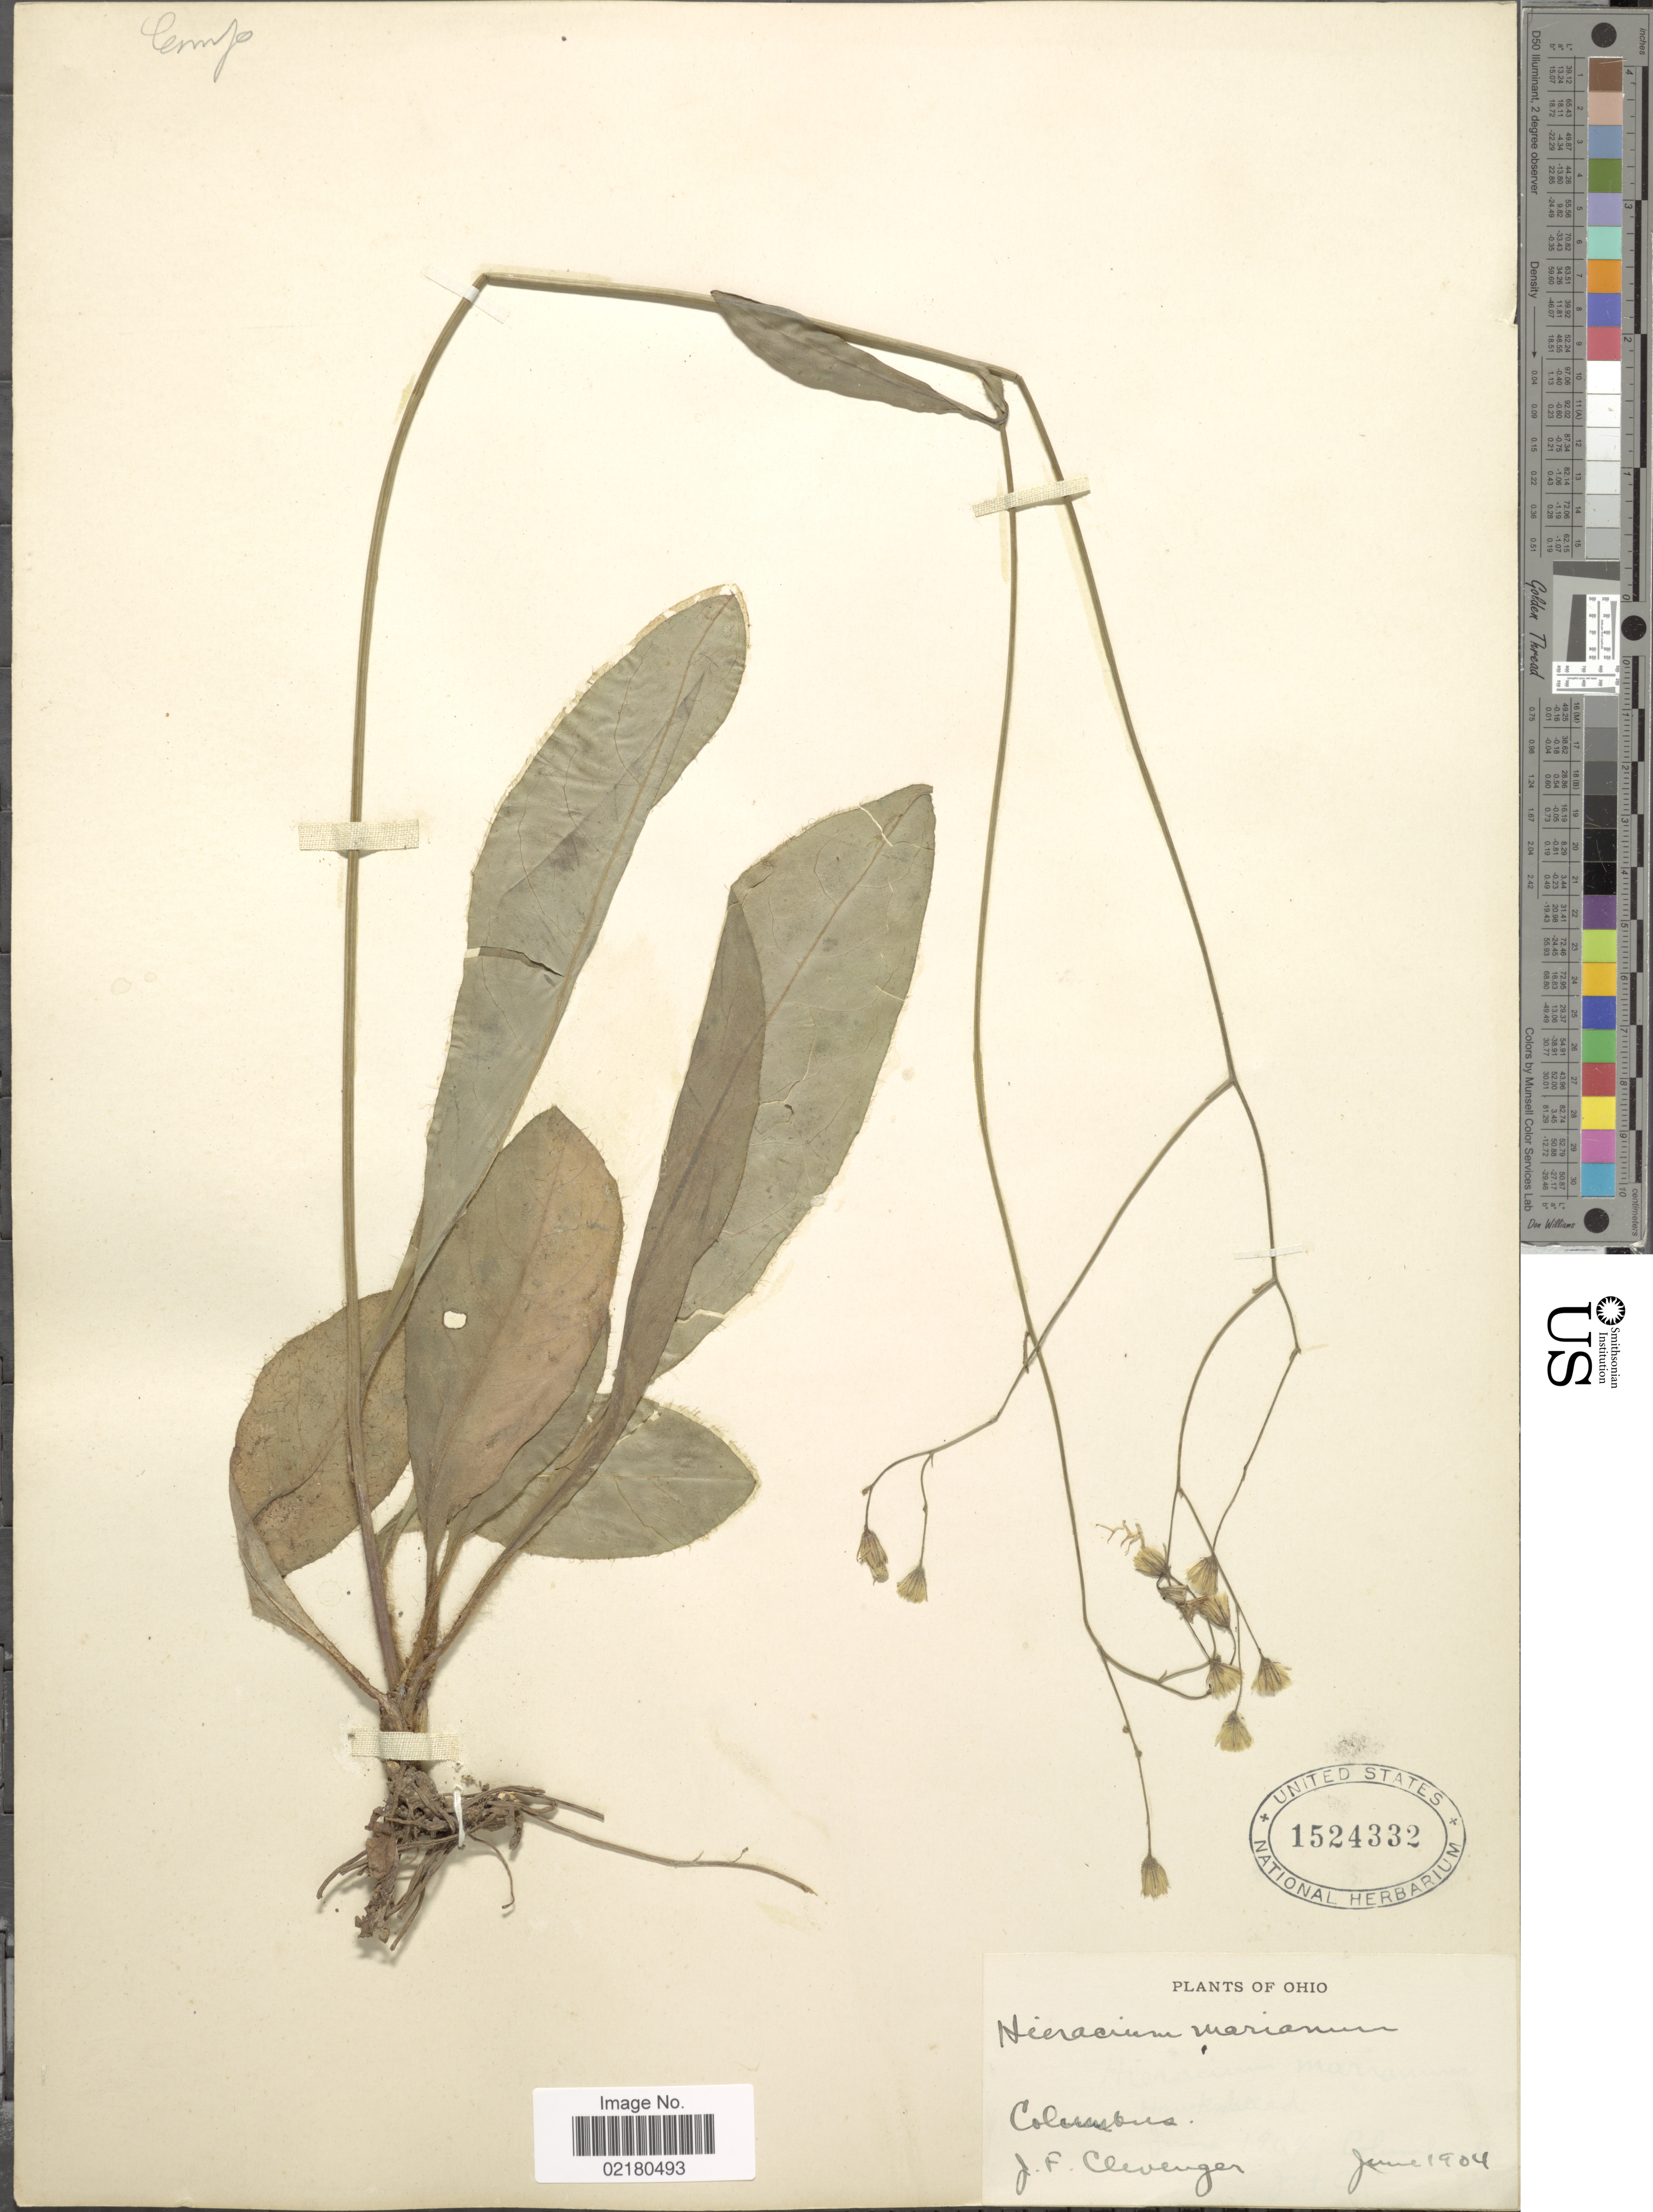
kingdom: Plantae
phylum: Tracheophyta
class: Magnoliopsida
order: Asterales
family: Asteraceae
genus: Hieracium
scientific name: Hieracium marianum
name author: Willd.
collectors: J. F. Clevenger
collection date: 1904-06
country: United States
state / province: Ohio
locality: Columbus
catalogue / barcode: US 1524332